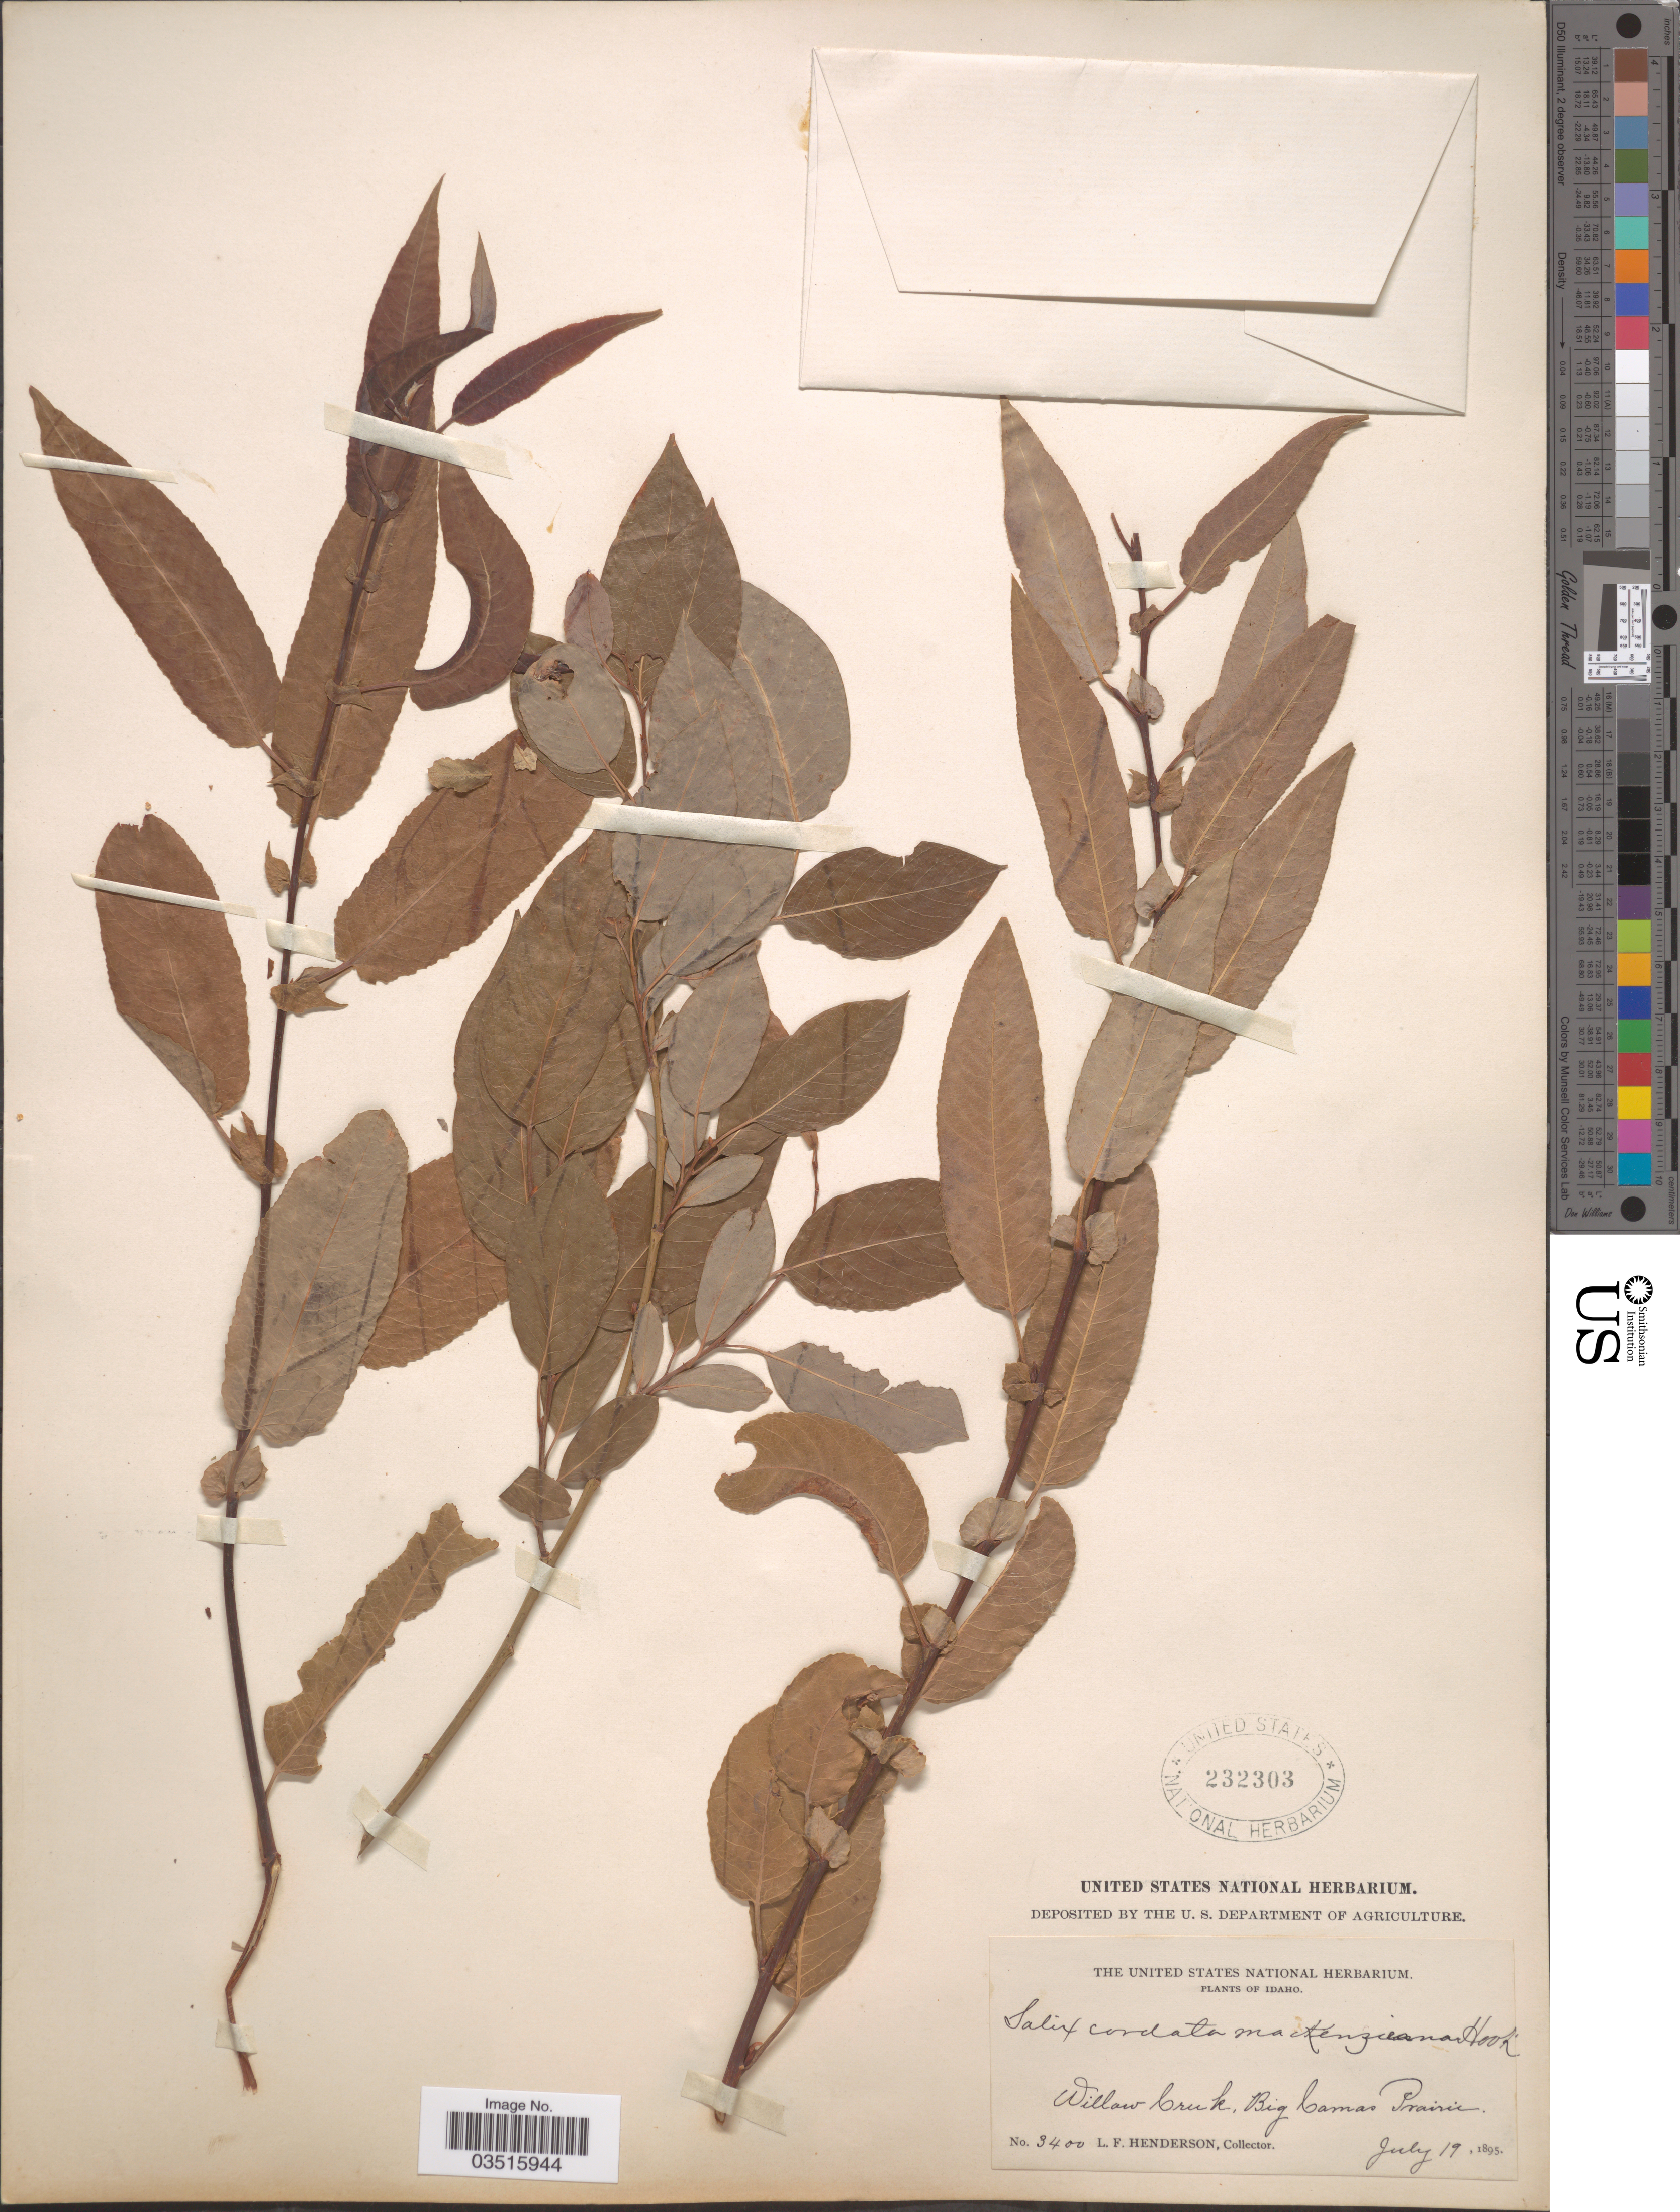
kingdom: Plantae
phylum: Tracheophyta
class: Magnoliopsida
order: Malpighiales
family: Salicaceae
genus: Salix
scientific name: Salix monticola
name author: Bebb.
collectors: L. Henderson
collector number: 3400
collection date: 1895-07-19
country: United States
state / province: Idaho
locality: Willow creek, Big Camas Prairie.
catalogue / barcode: US 232303